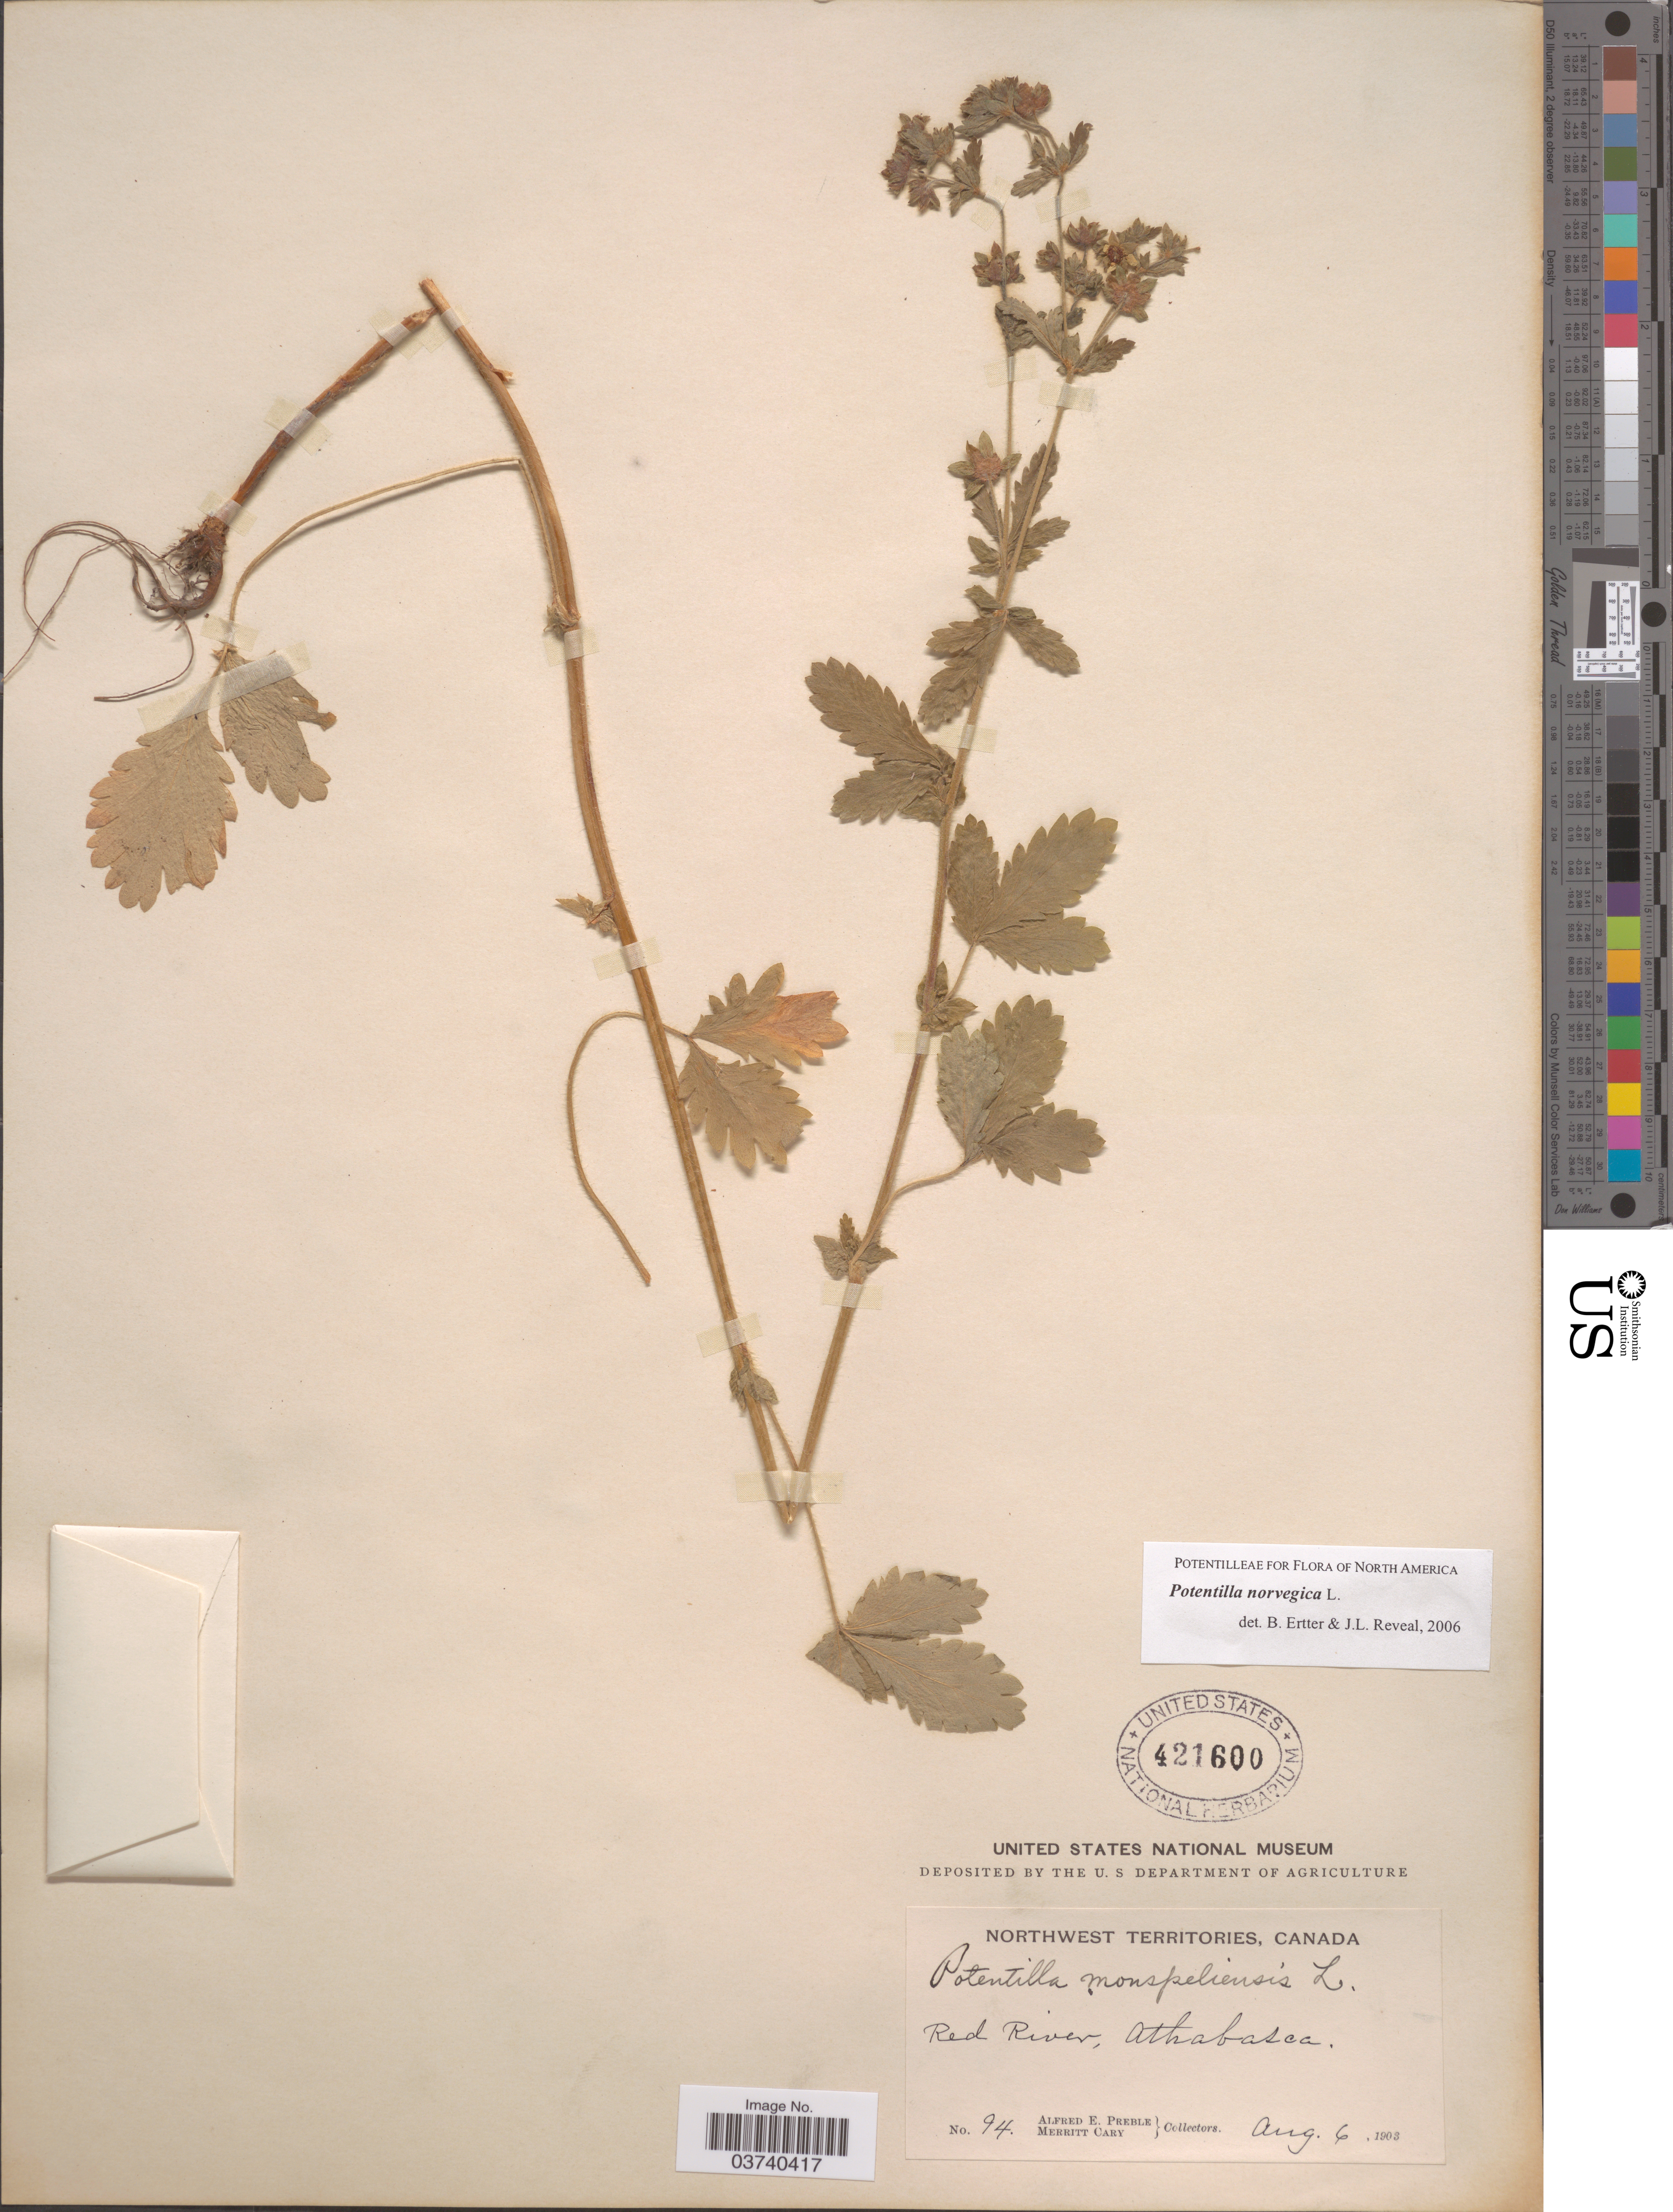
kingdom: Plantae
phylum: Tracheophyta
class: Magnoliopsida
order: Rosales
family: Rosaceae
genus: Potentilla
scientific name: Potentilla norvegica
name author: L.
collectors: A. Preble & M. Cary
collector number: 94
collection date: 1903-08-06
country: Canada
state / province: Northwest Territories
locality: Red River, Athabasca.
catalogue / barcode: US 421600